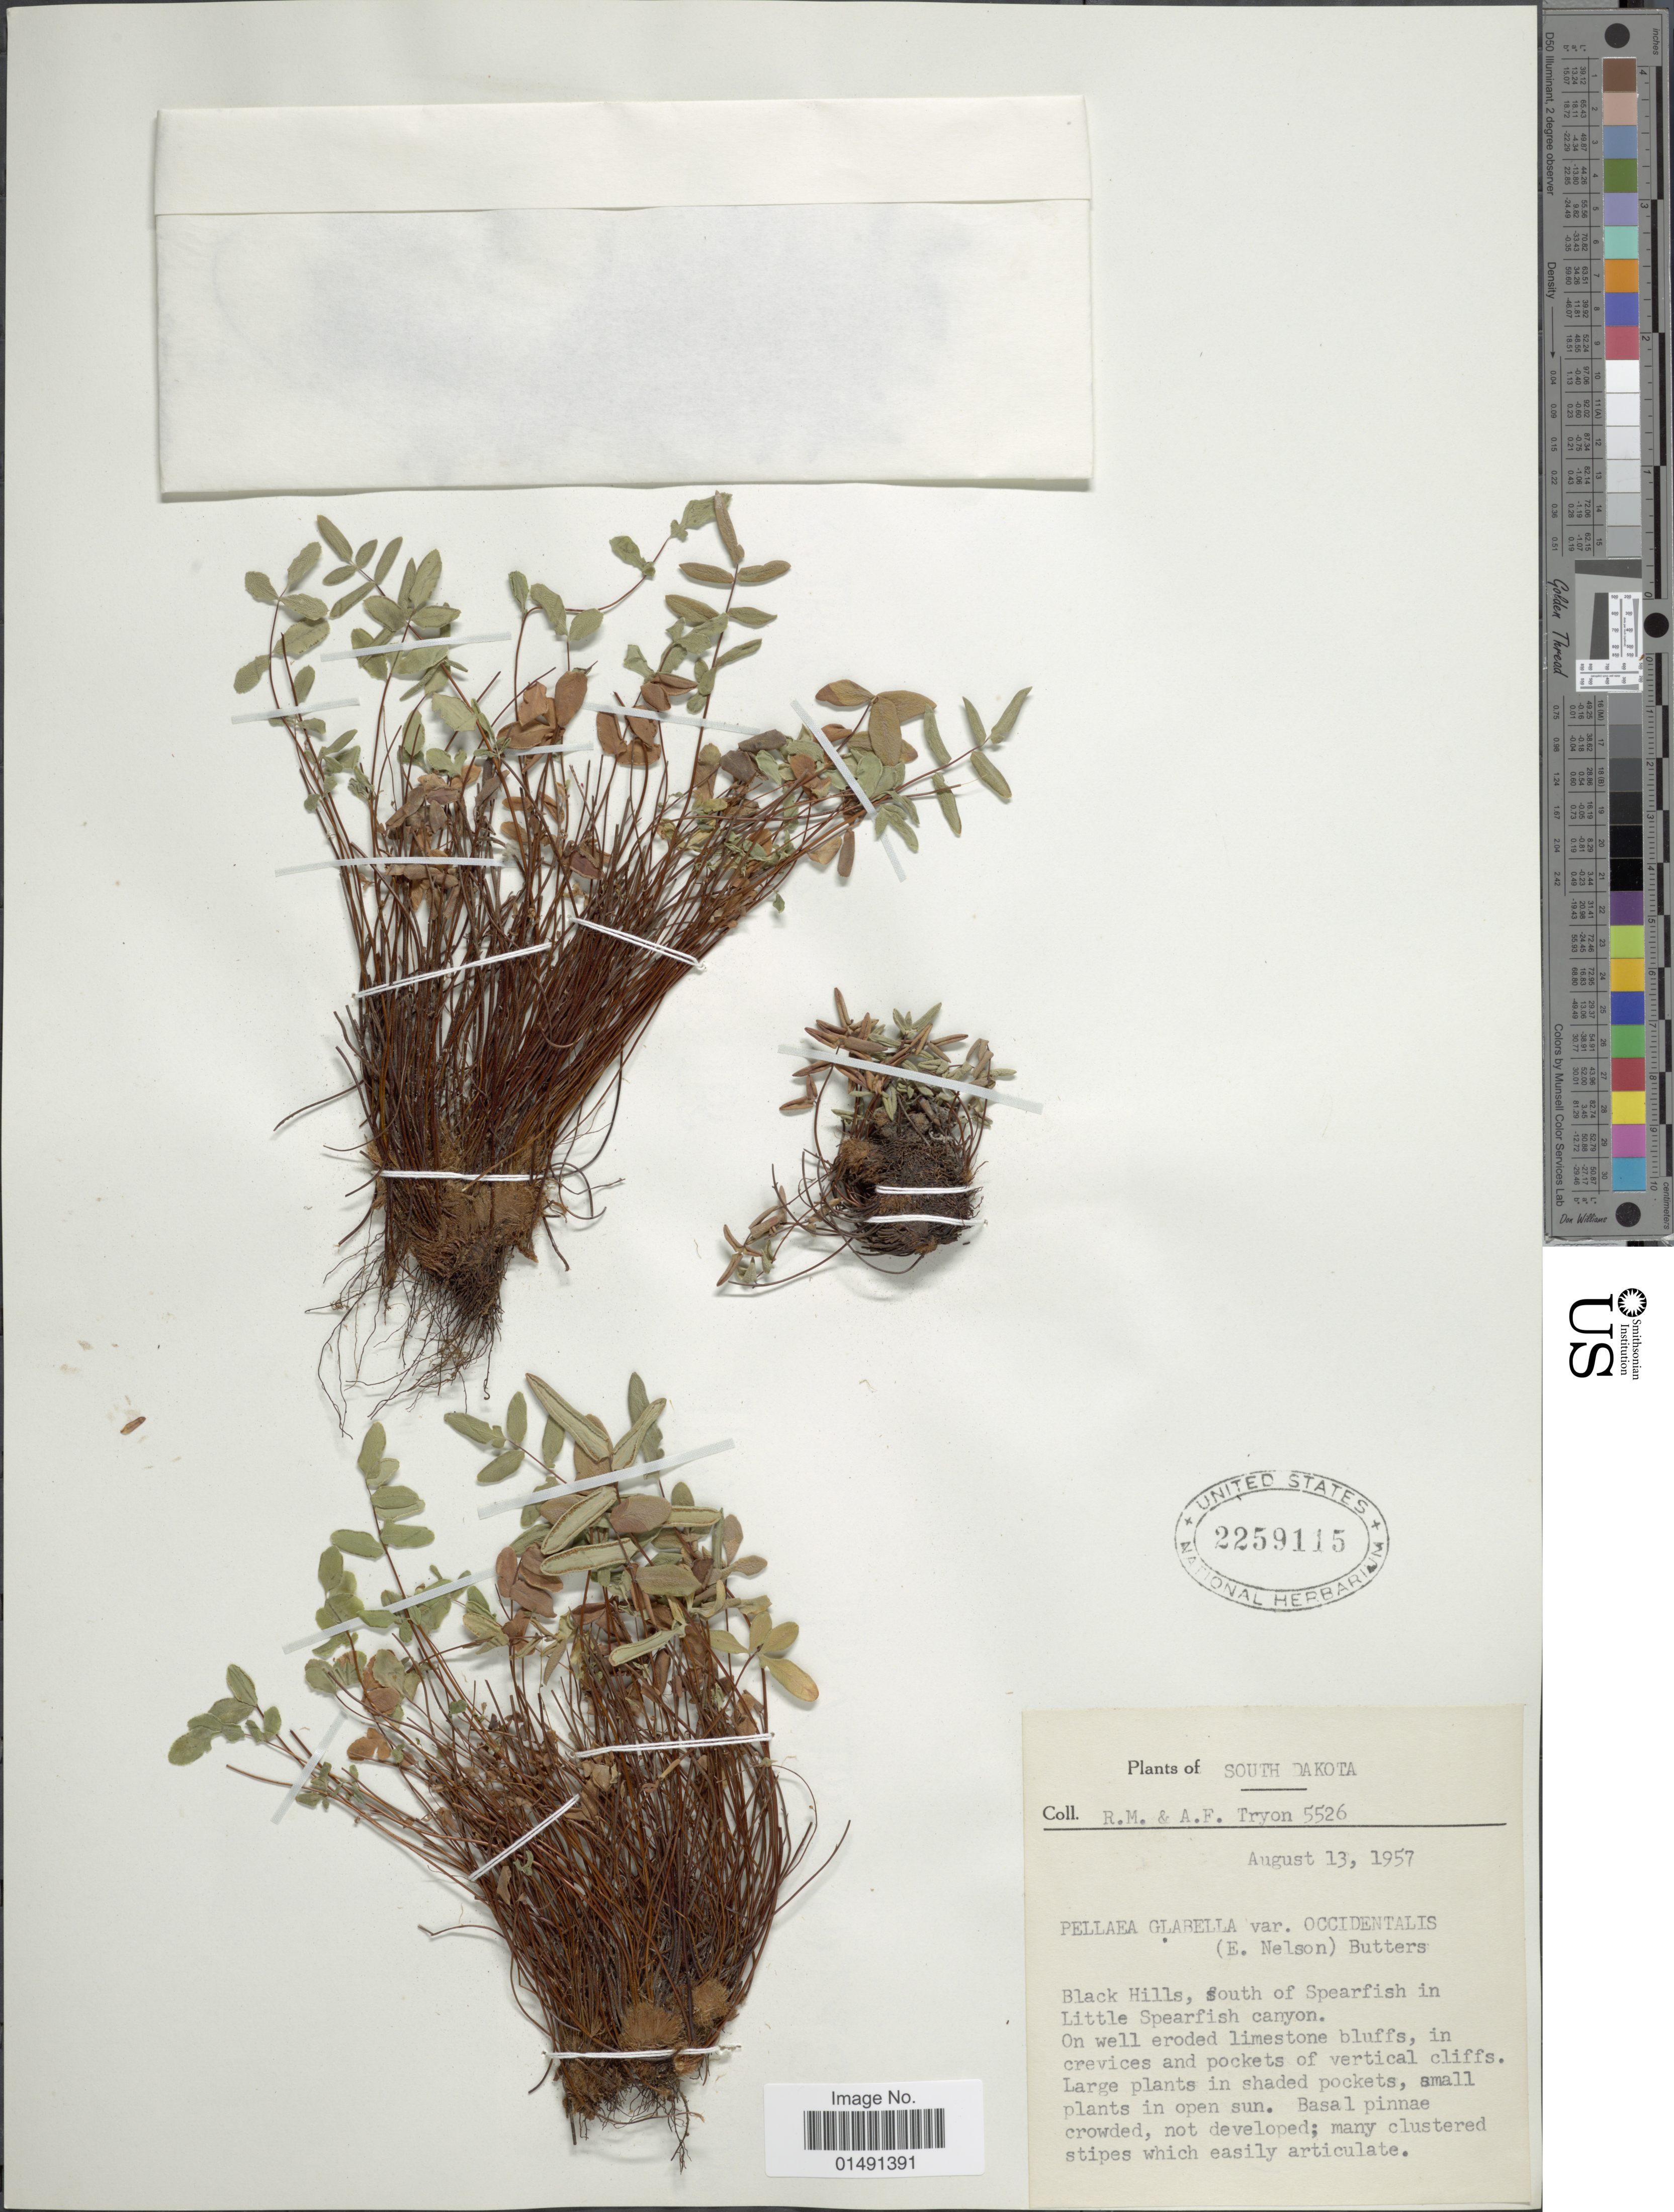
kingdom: Plantae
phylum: Tracheophyta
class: Polypodiopsida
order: Polypodiales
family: Pteridaceae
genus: Pellaea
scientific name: Pellaea glabella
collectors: R. M. Tryon & A. F. Tryon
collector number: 5526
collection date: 1957-08-13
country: United States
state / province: South Dakota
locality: Black Hills, south of Spearfish in Little Spearfish canyon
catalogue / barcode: US 2259115